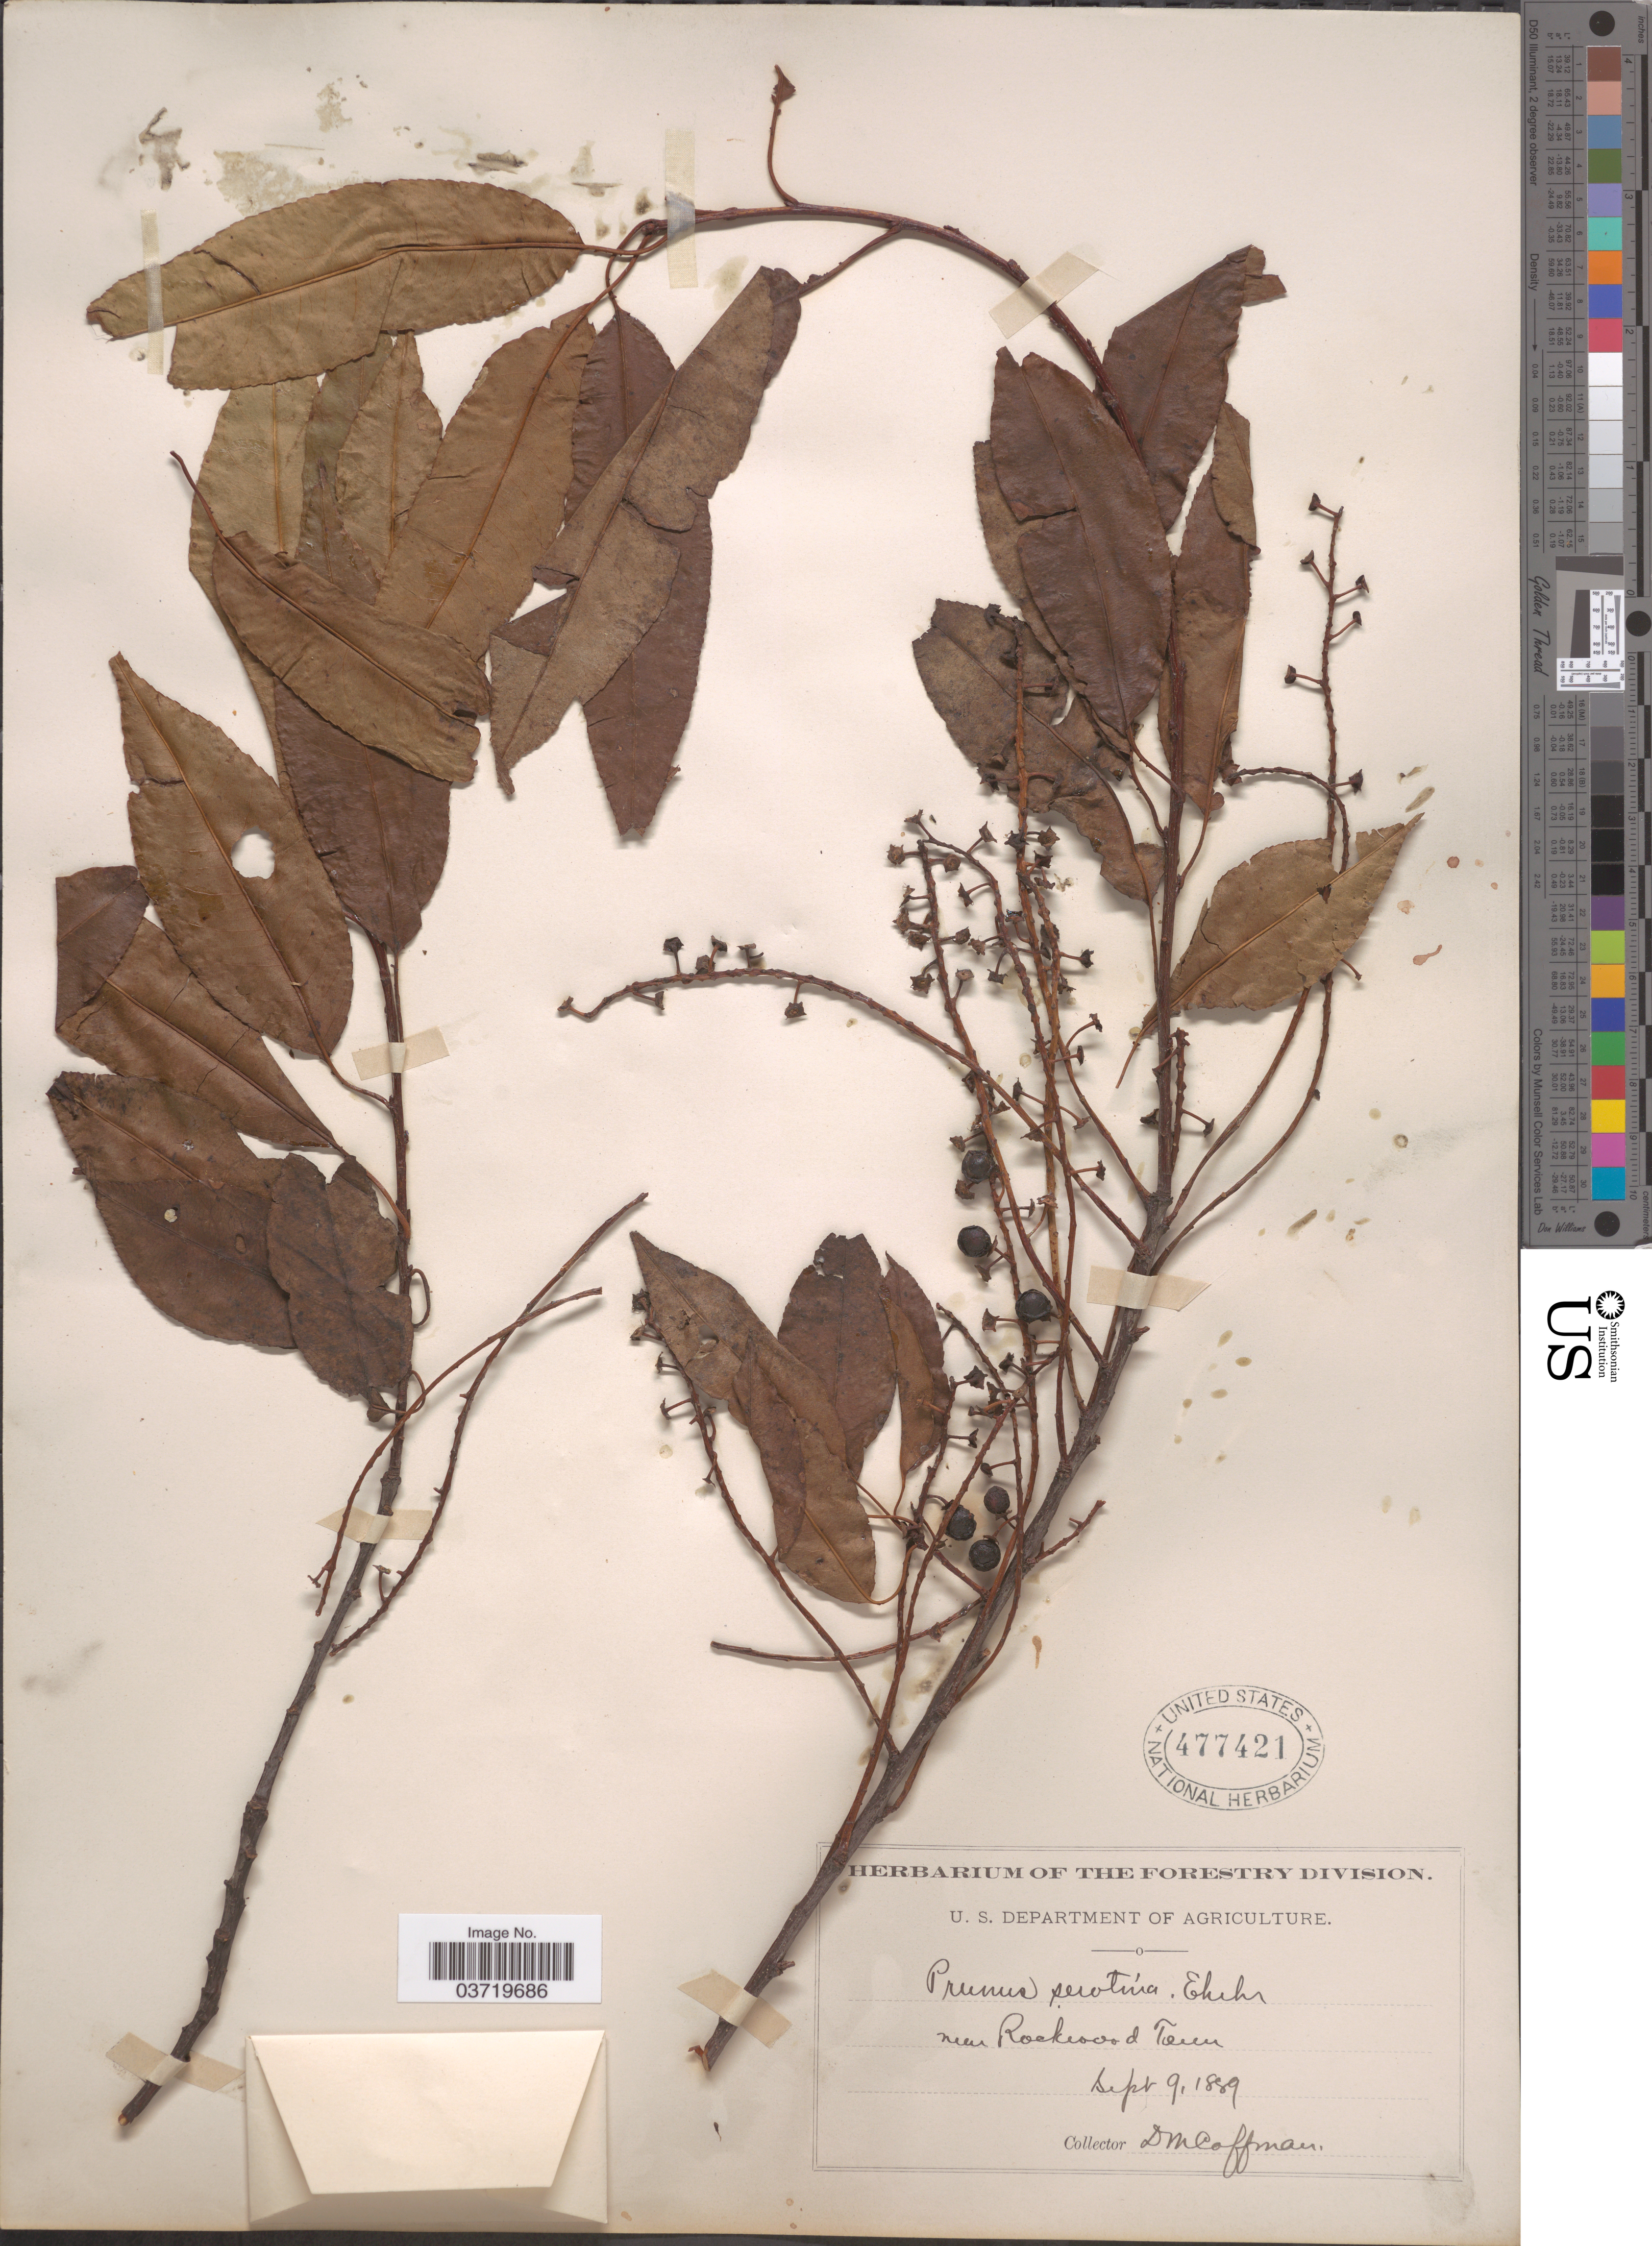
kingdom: Plantae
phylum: Tracheophyta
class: Magnoliopsida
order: Rosales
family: Rosaceae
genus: Prunus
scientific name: Prunus serotina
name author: Ehrh.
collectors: D. M. Coffman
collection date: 1889-09-09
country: United States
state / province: Tennessee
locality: Near Rockwood.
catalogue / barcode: US 477421